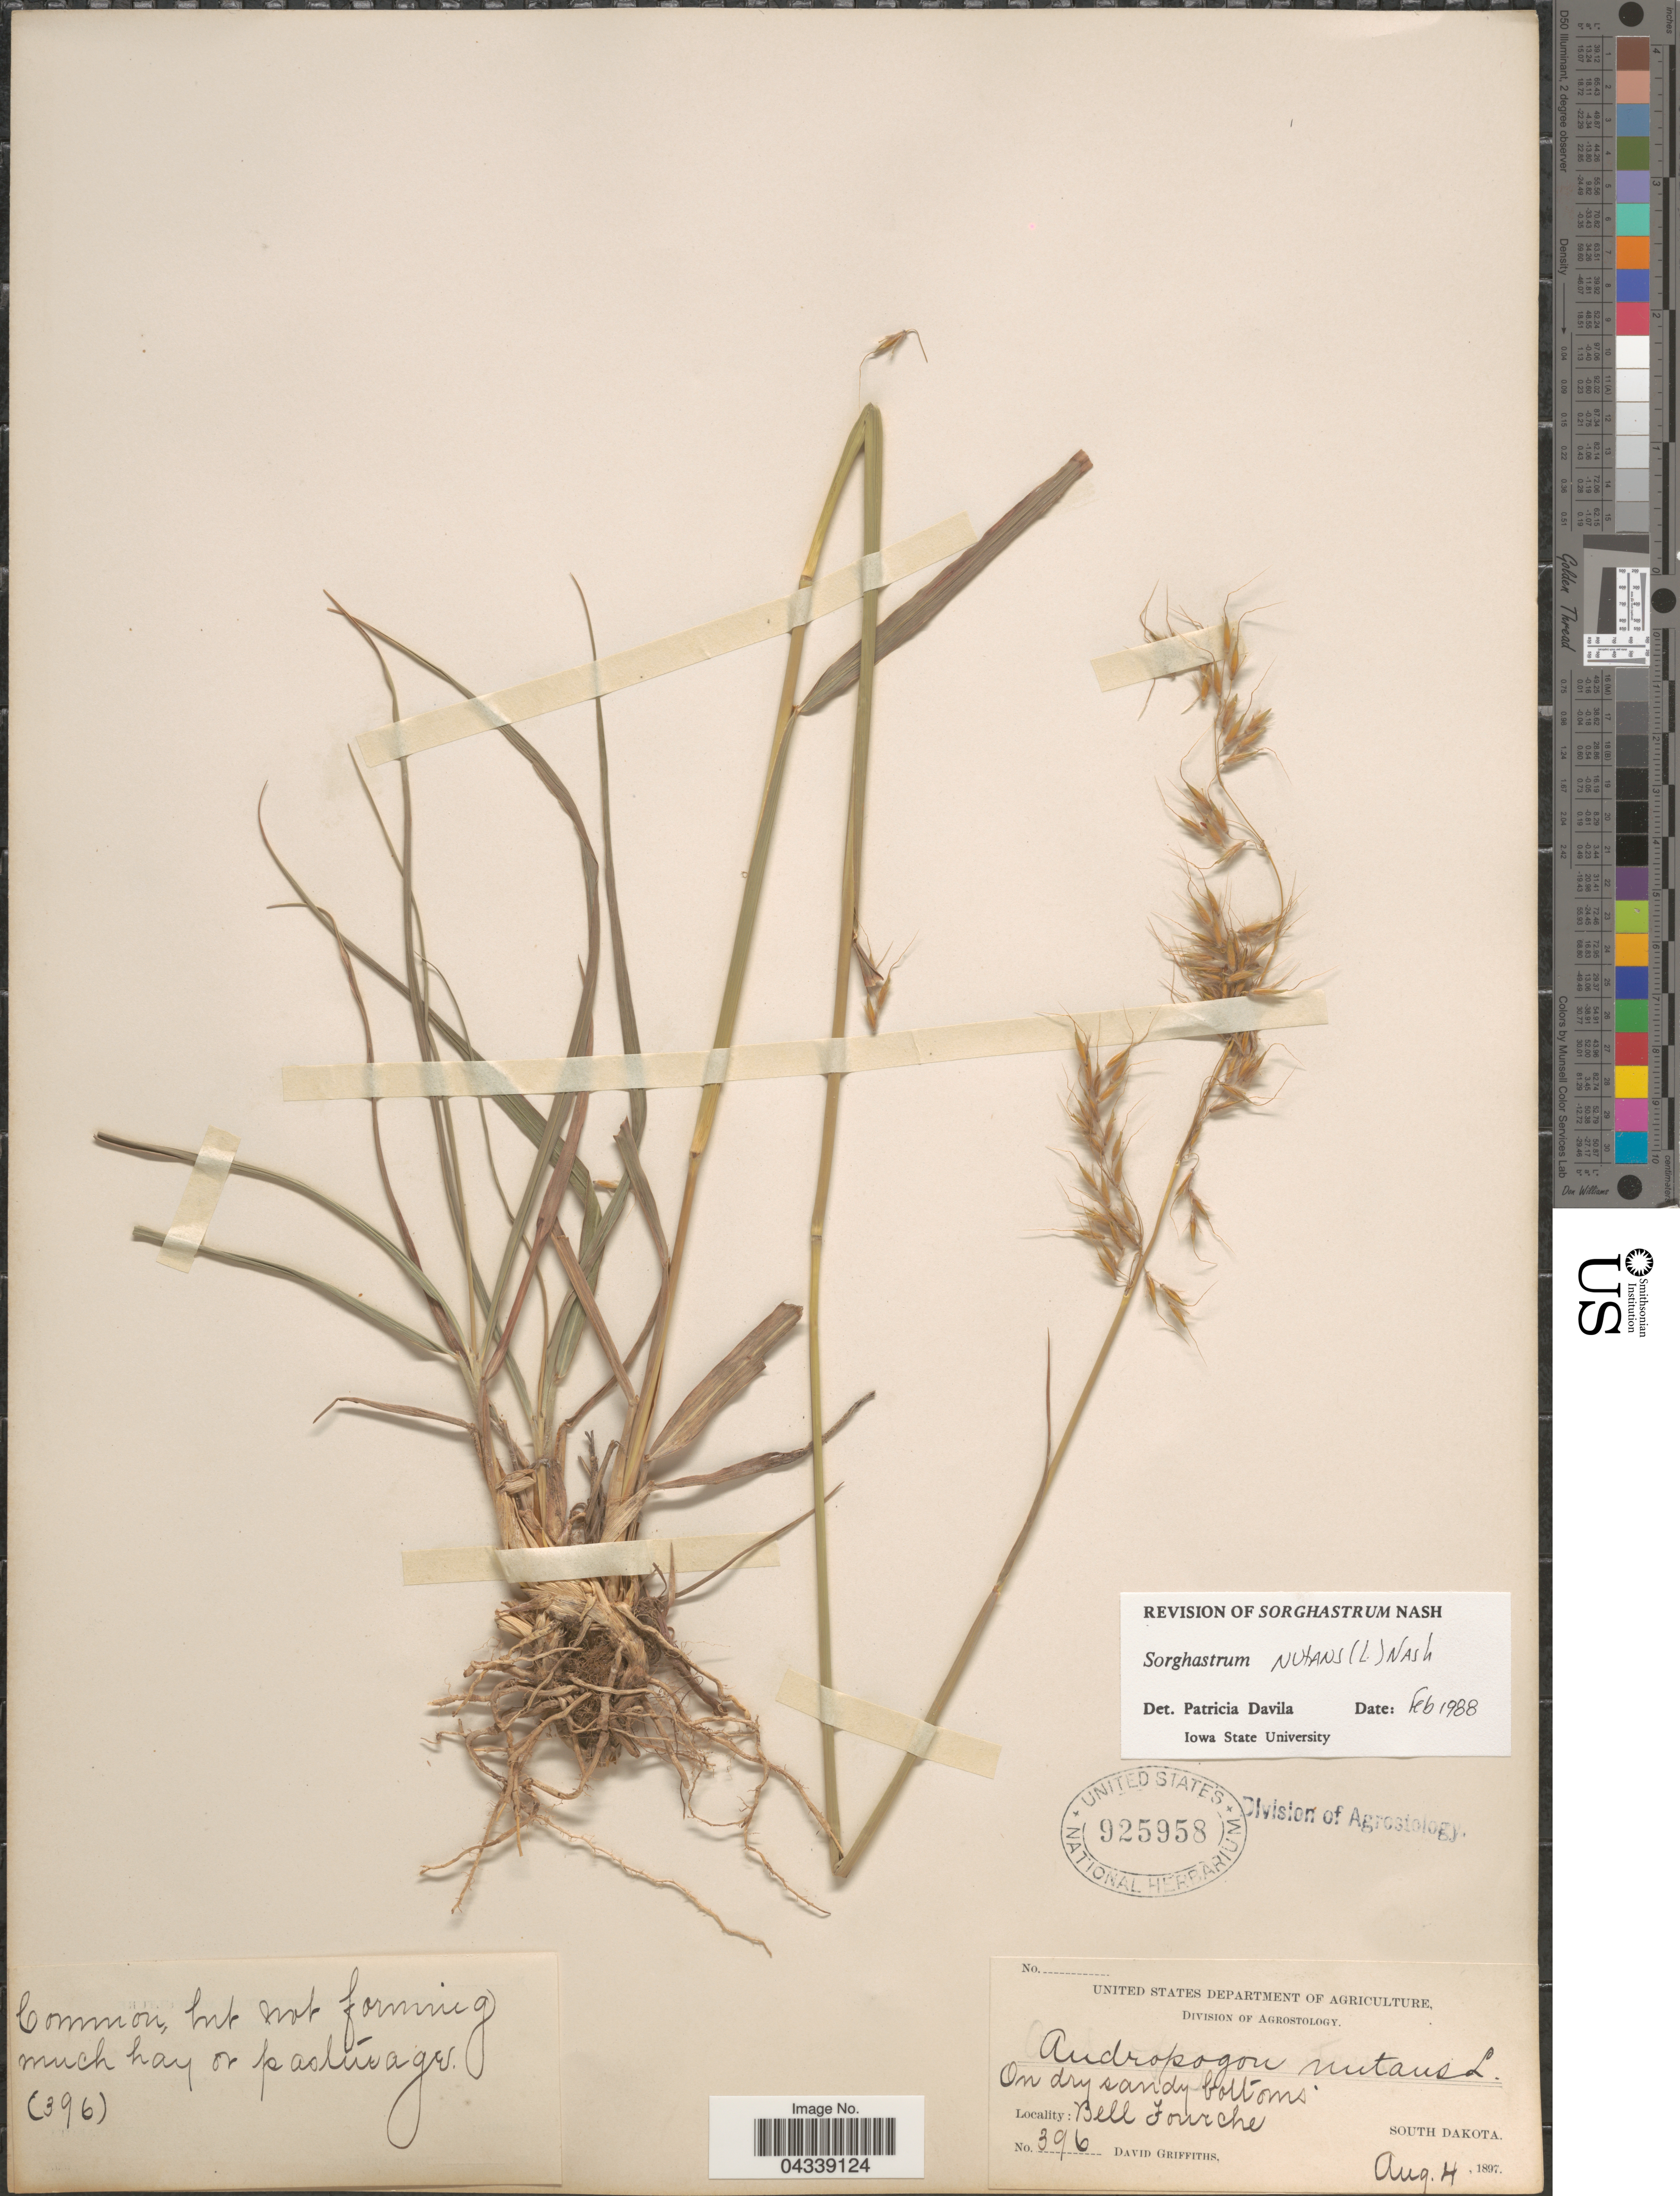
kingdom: Plantae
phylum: Tracheophyta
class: Liliopsida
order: Poales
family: Poaceae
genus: Sorghastrum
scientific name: Sorghastrum nutans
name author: (L.) Nash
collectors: D. Griffiths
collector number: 396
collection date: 1897-08-04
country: United States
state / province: South Dakota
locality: On dry sandy bottoms. Bell Fourche.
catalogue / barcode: US 925958